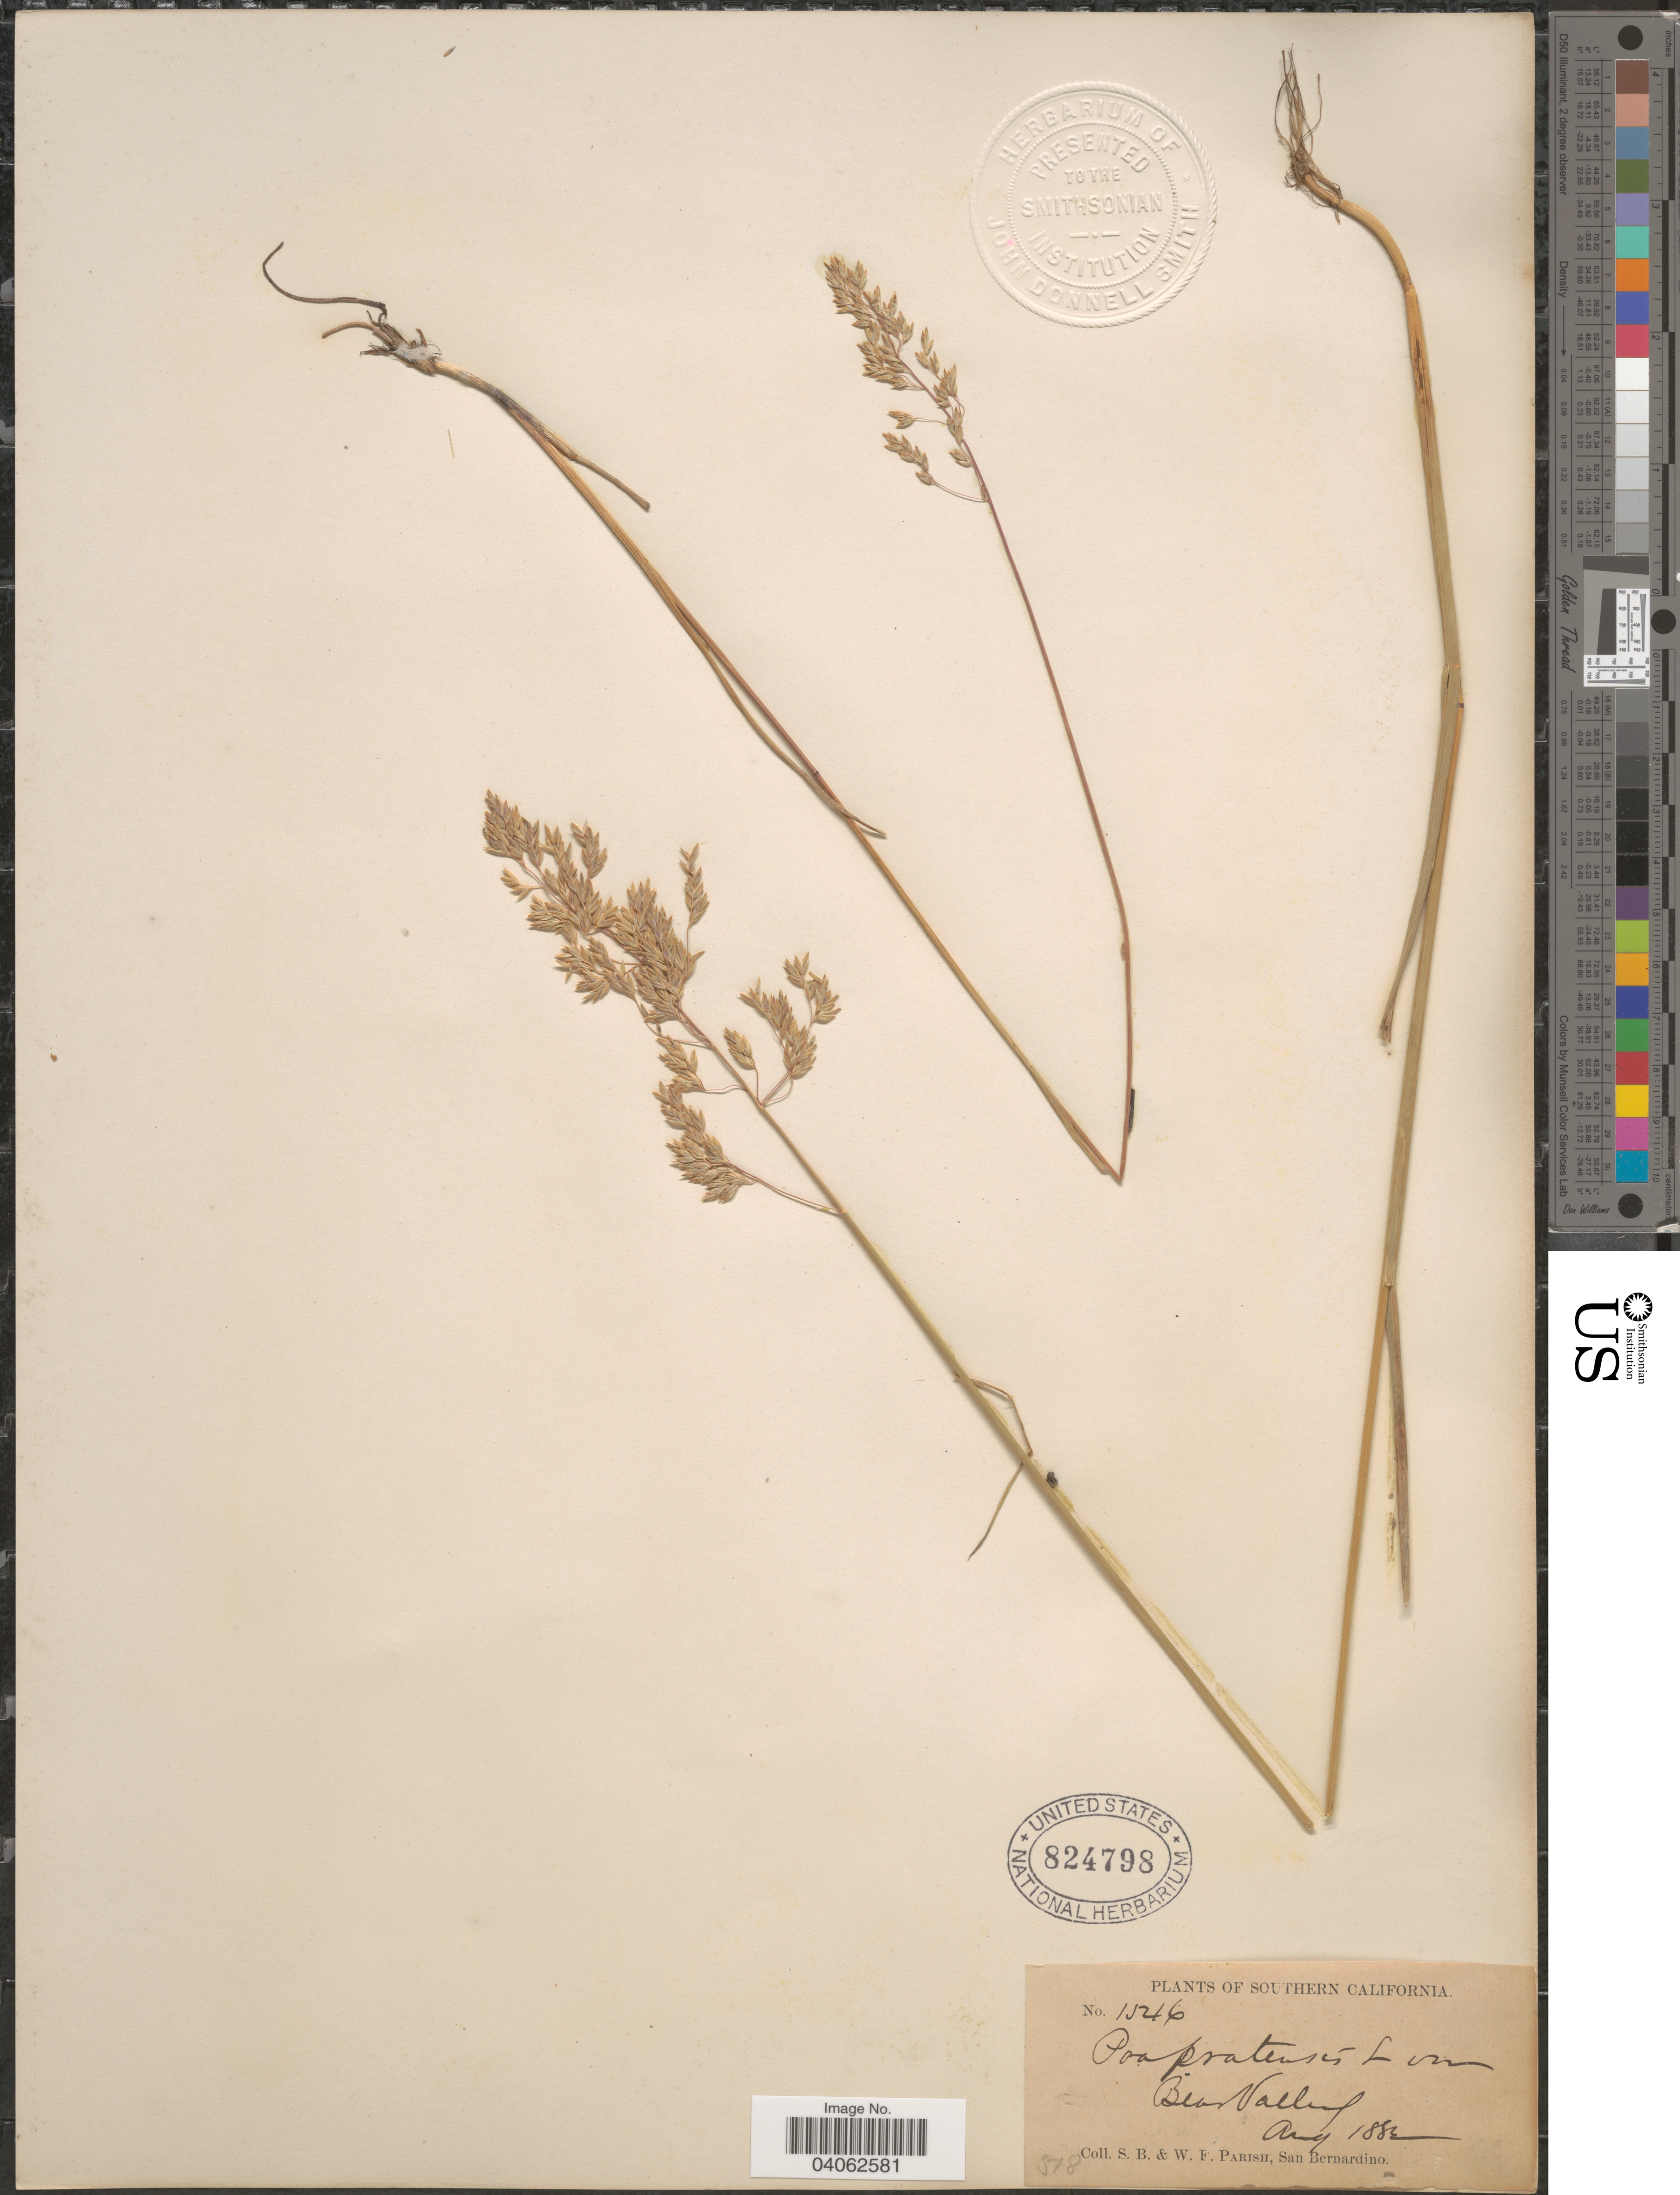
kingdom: Plantae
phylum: Tracheophyta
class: Liliopsida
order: Poales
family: Poaceae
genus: Poa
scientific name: Poa pratensis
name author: L.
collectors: S. B. Parish & W. F. Parish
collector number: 1546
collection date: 1883-08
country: United States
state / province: California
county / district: San Bernardino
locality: Southern California. Bear Valley.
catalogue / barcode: US 824798